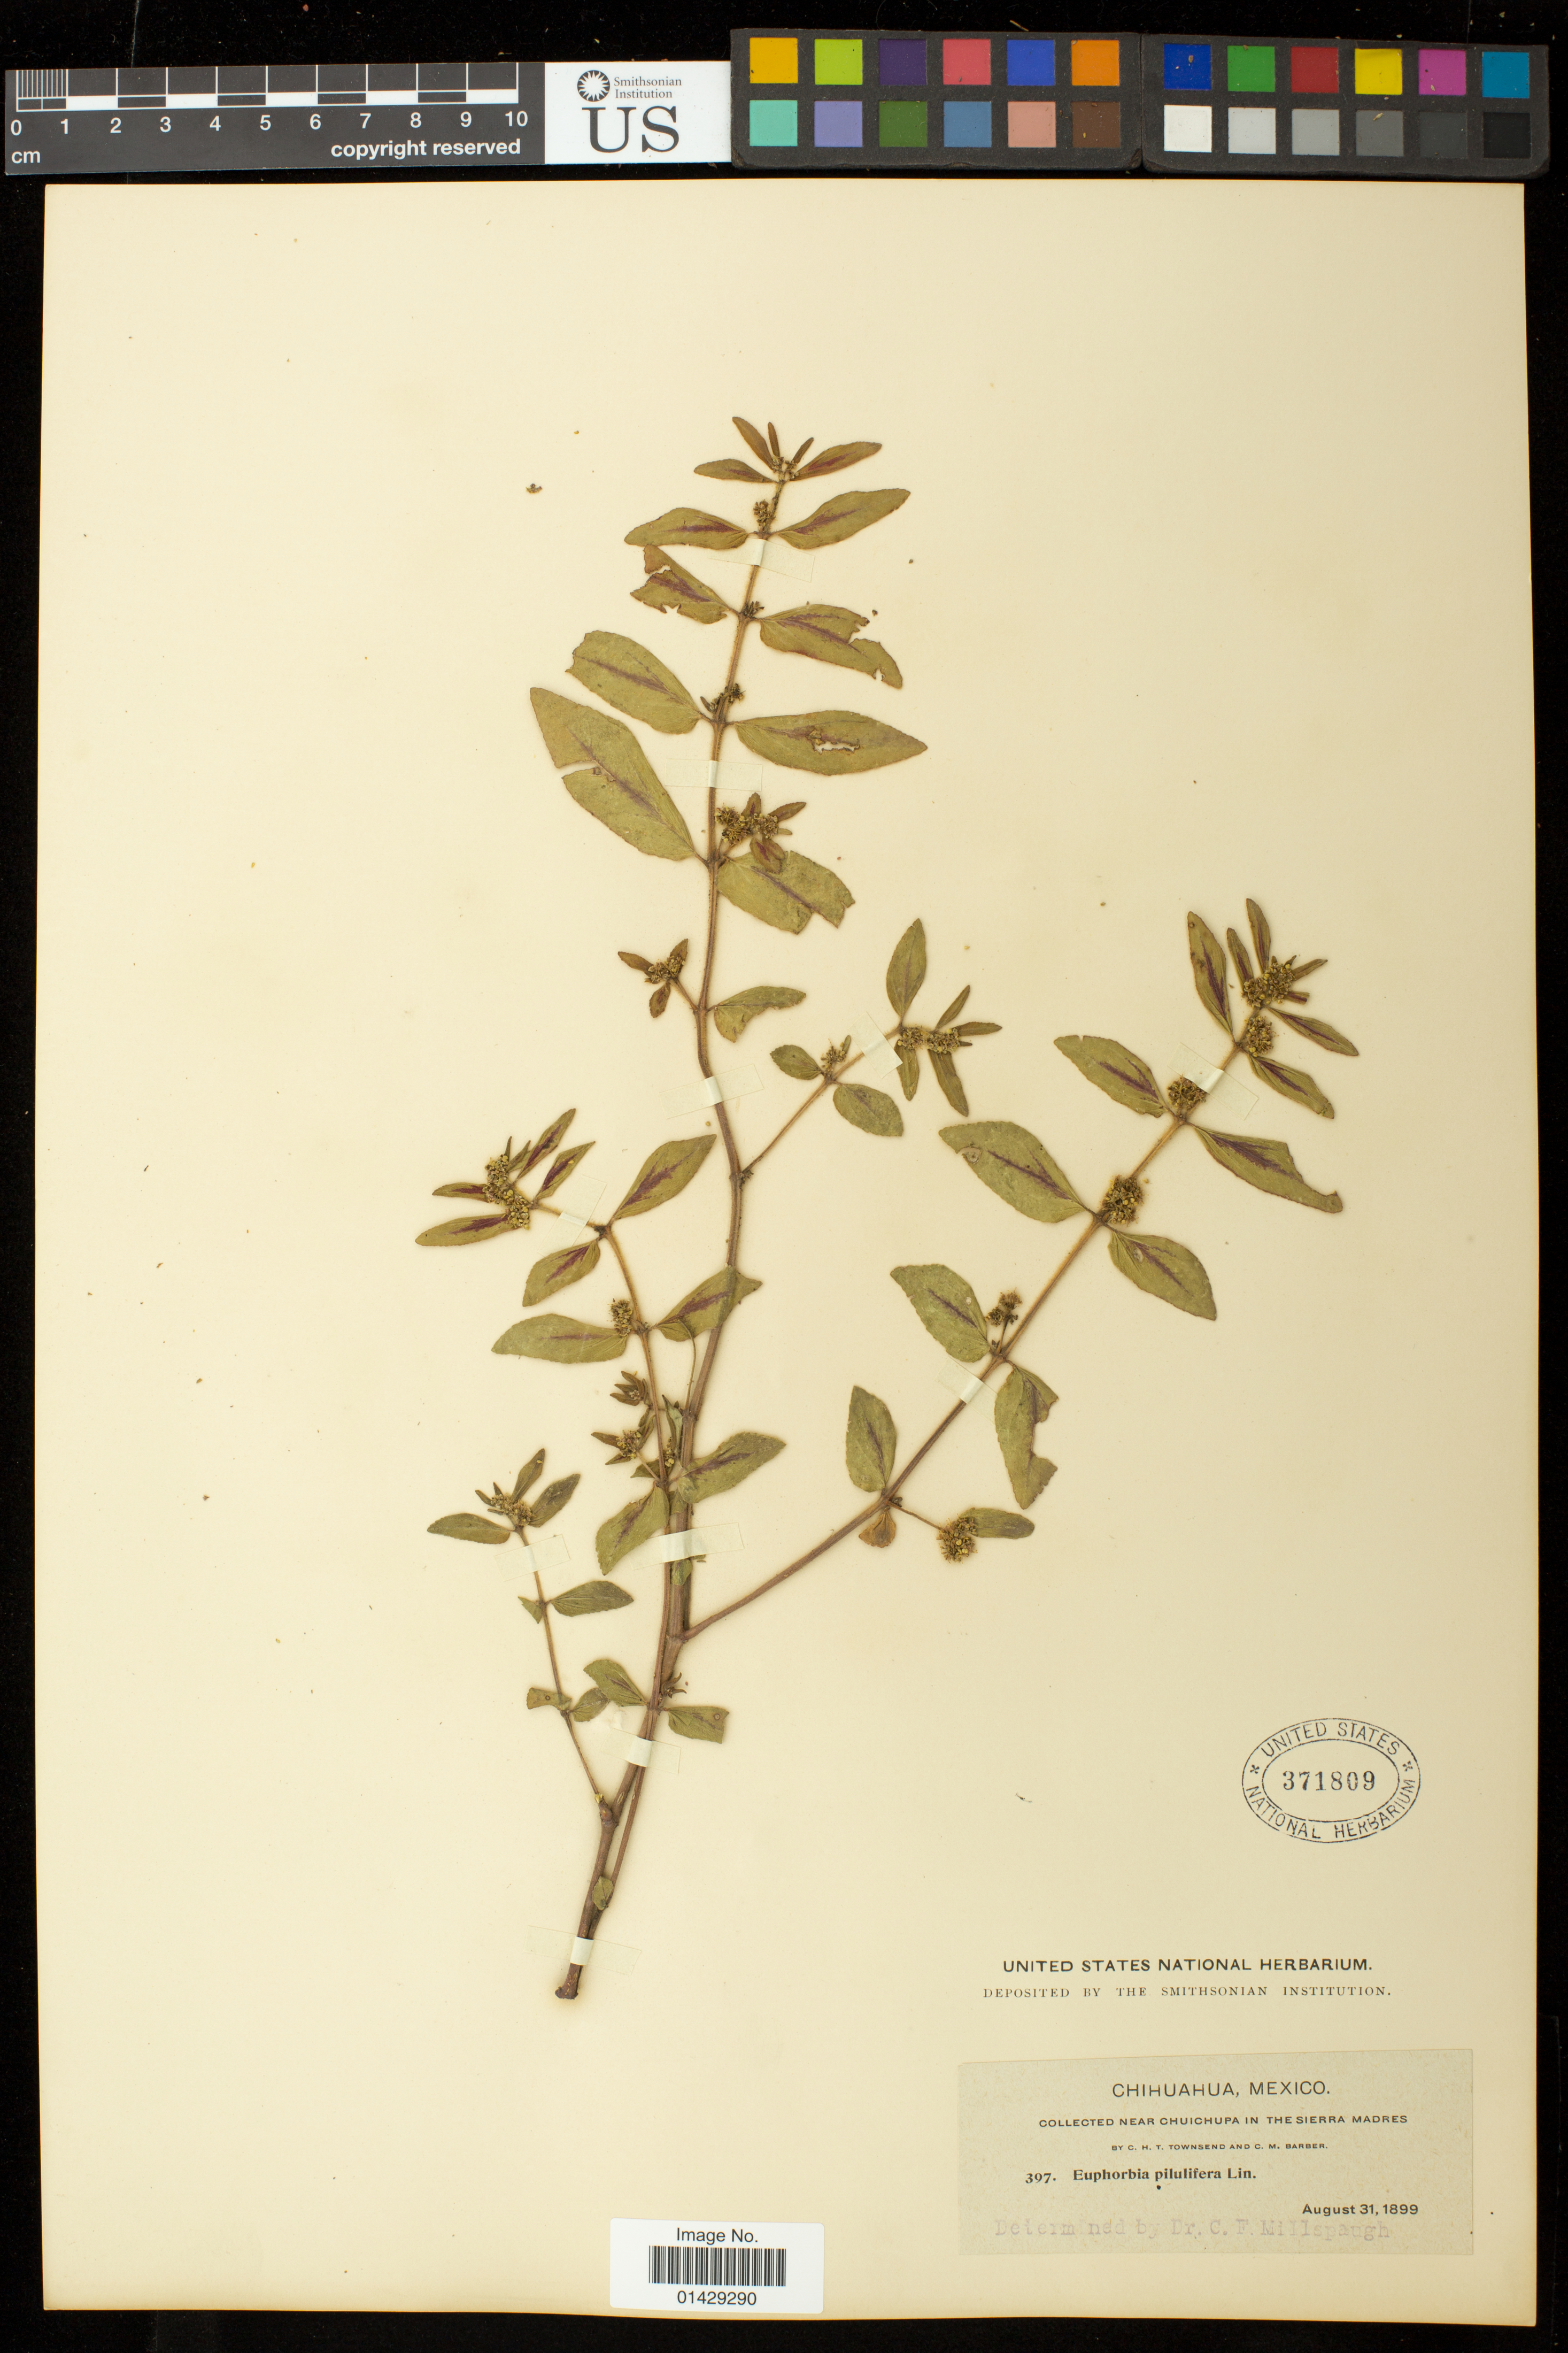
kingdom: Plantae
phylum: Tracheophyta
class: Magnoliopsida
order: Malpighiales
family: Euphorbiaceae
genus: Euphorbia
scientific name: Euphorbia hirta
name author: L.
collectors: C. H. T. Townsend & C. Barber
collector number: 397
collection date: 1899-08-31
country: Mexico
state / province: Chihuahua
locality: Near Chuichupa in the Sierra Madres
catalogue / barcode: US 371809